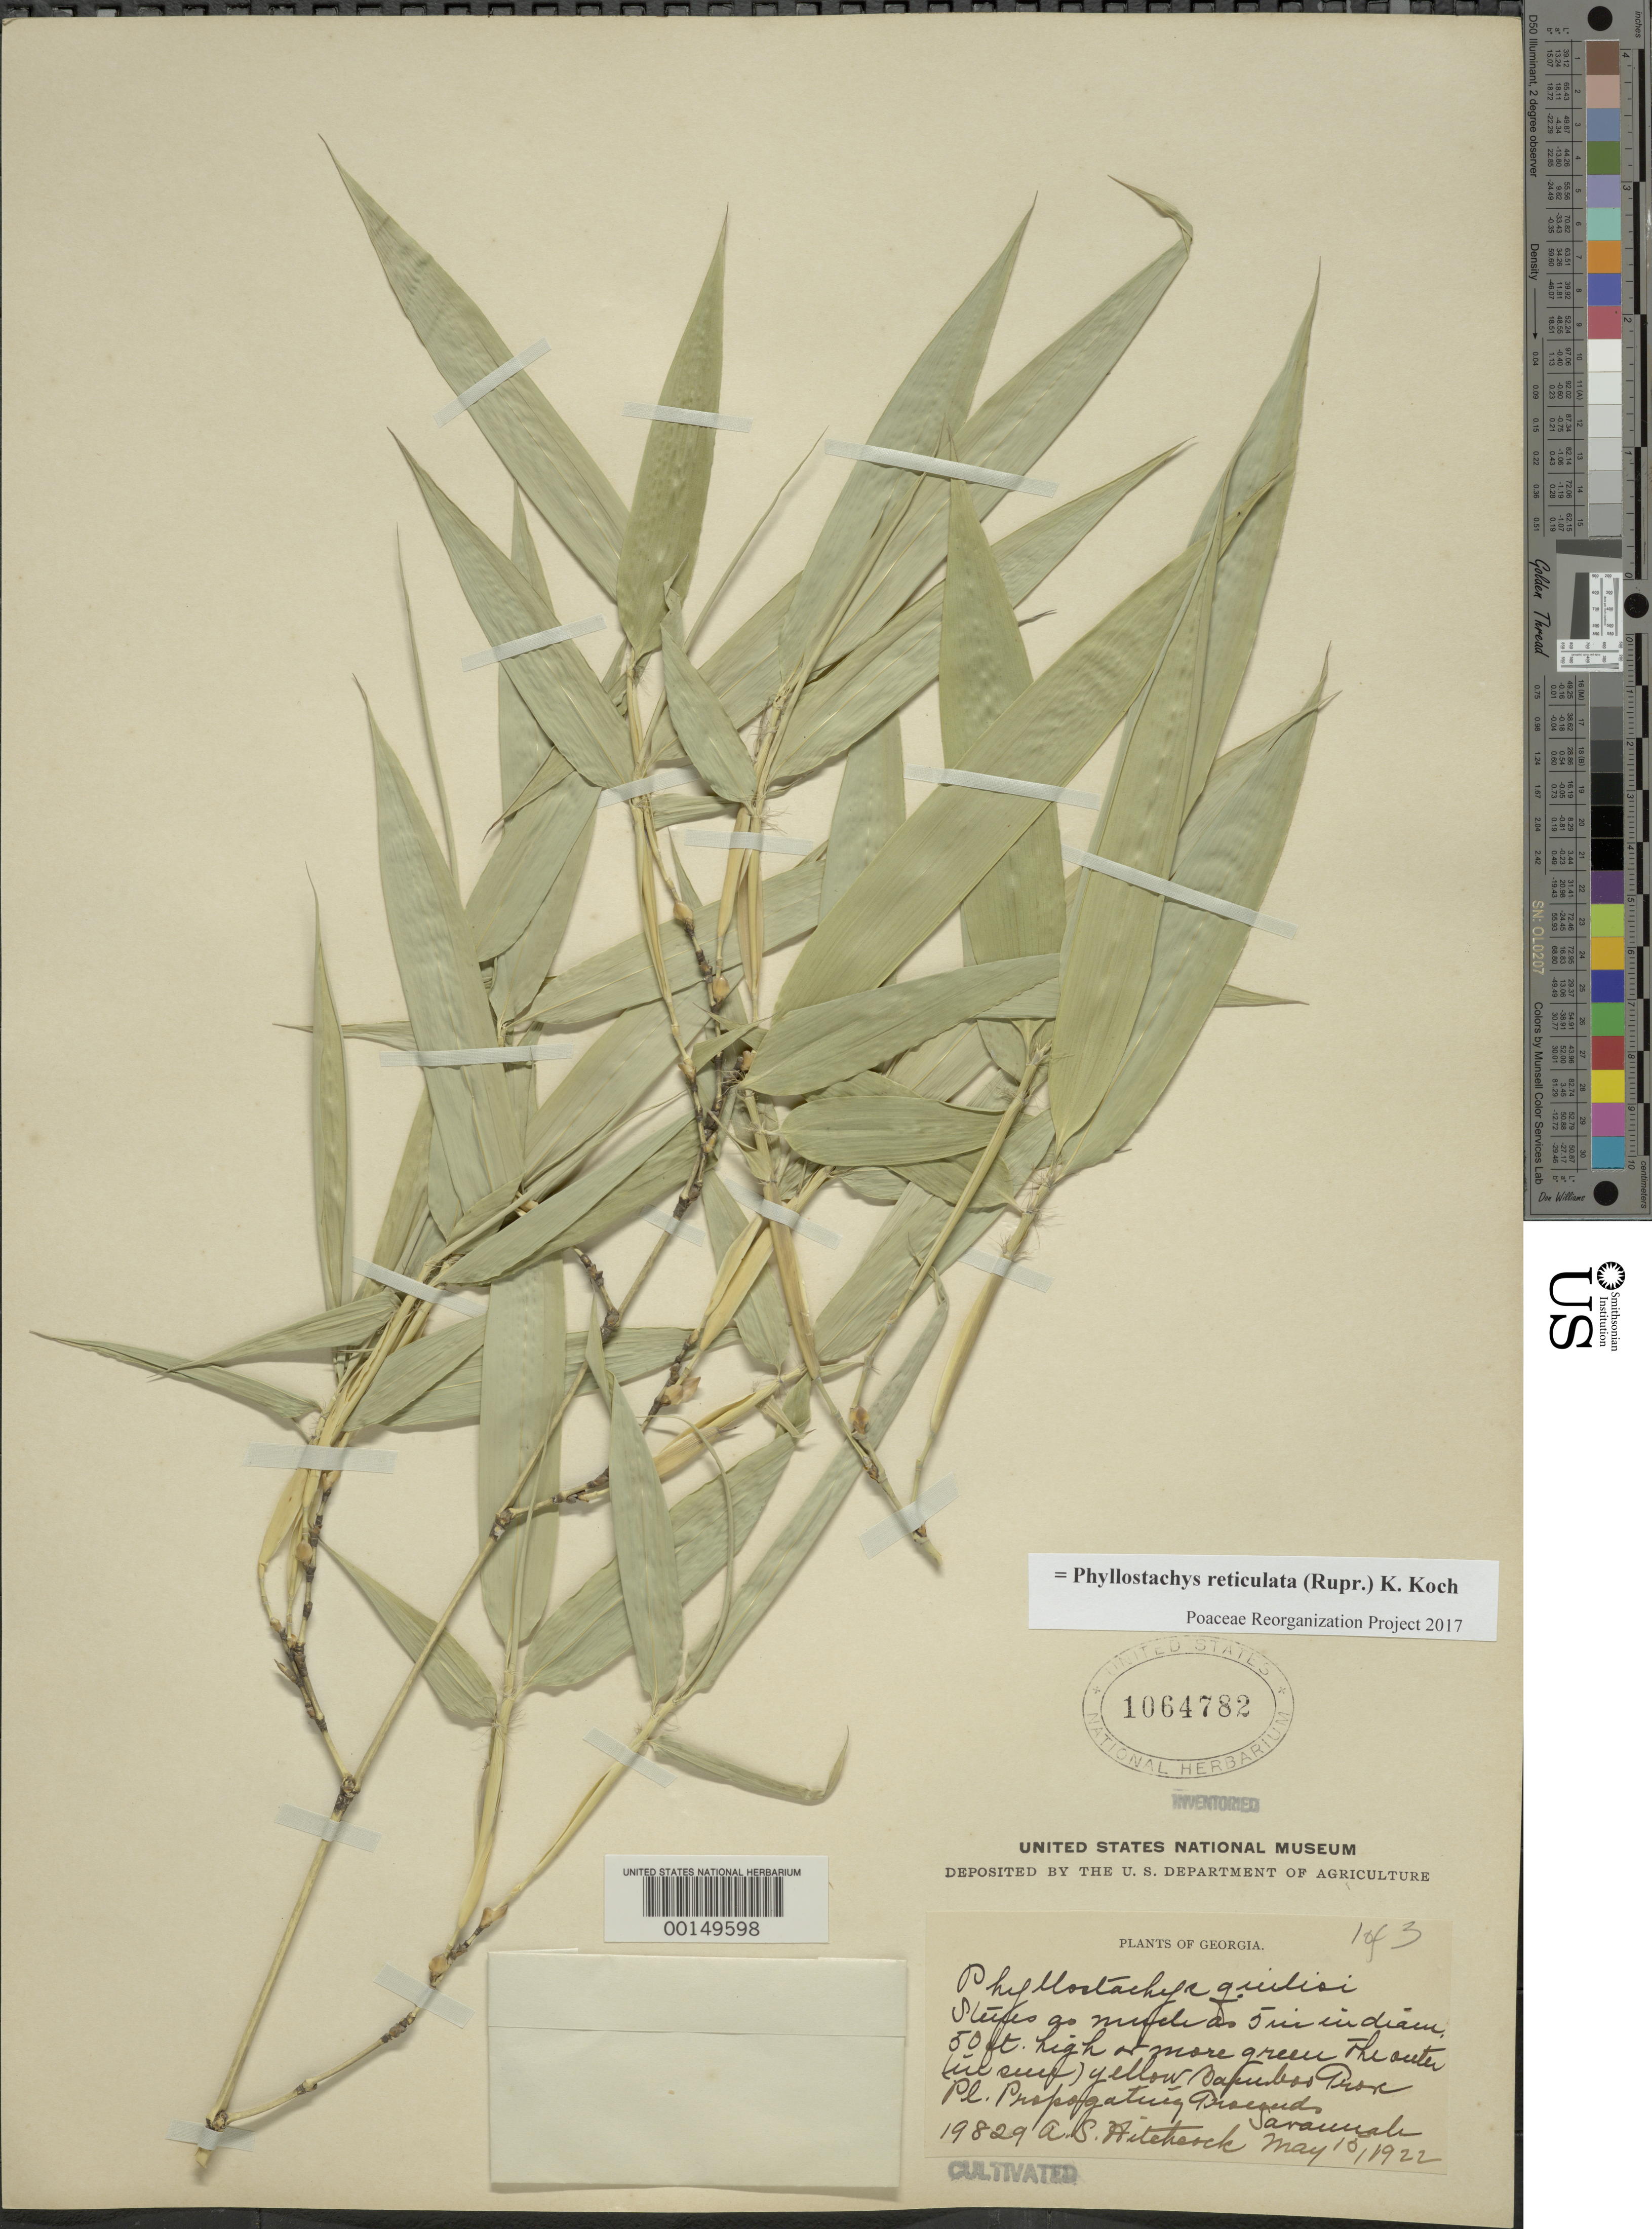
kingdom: Plantae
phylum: Tracheophyta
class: Liliopsida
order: Poales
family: Poaceae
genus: Phyllostachys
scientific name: Phyllostachys reticulata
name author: (Rupr.) K. Koch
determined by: Poaceae Reorganization Project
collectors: A. S. Hitchcock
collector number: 19829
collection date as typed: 10 May 1922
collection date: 1922-05-10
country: United States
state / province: Georgia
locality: Savannah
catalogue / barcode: US 1064782